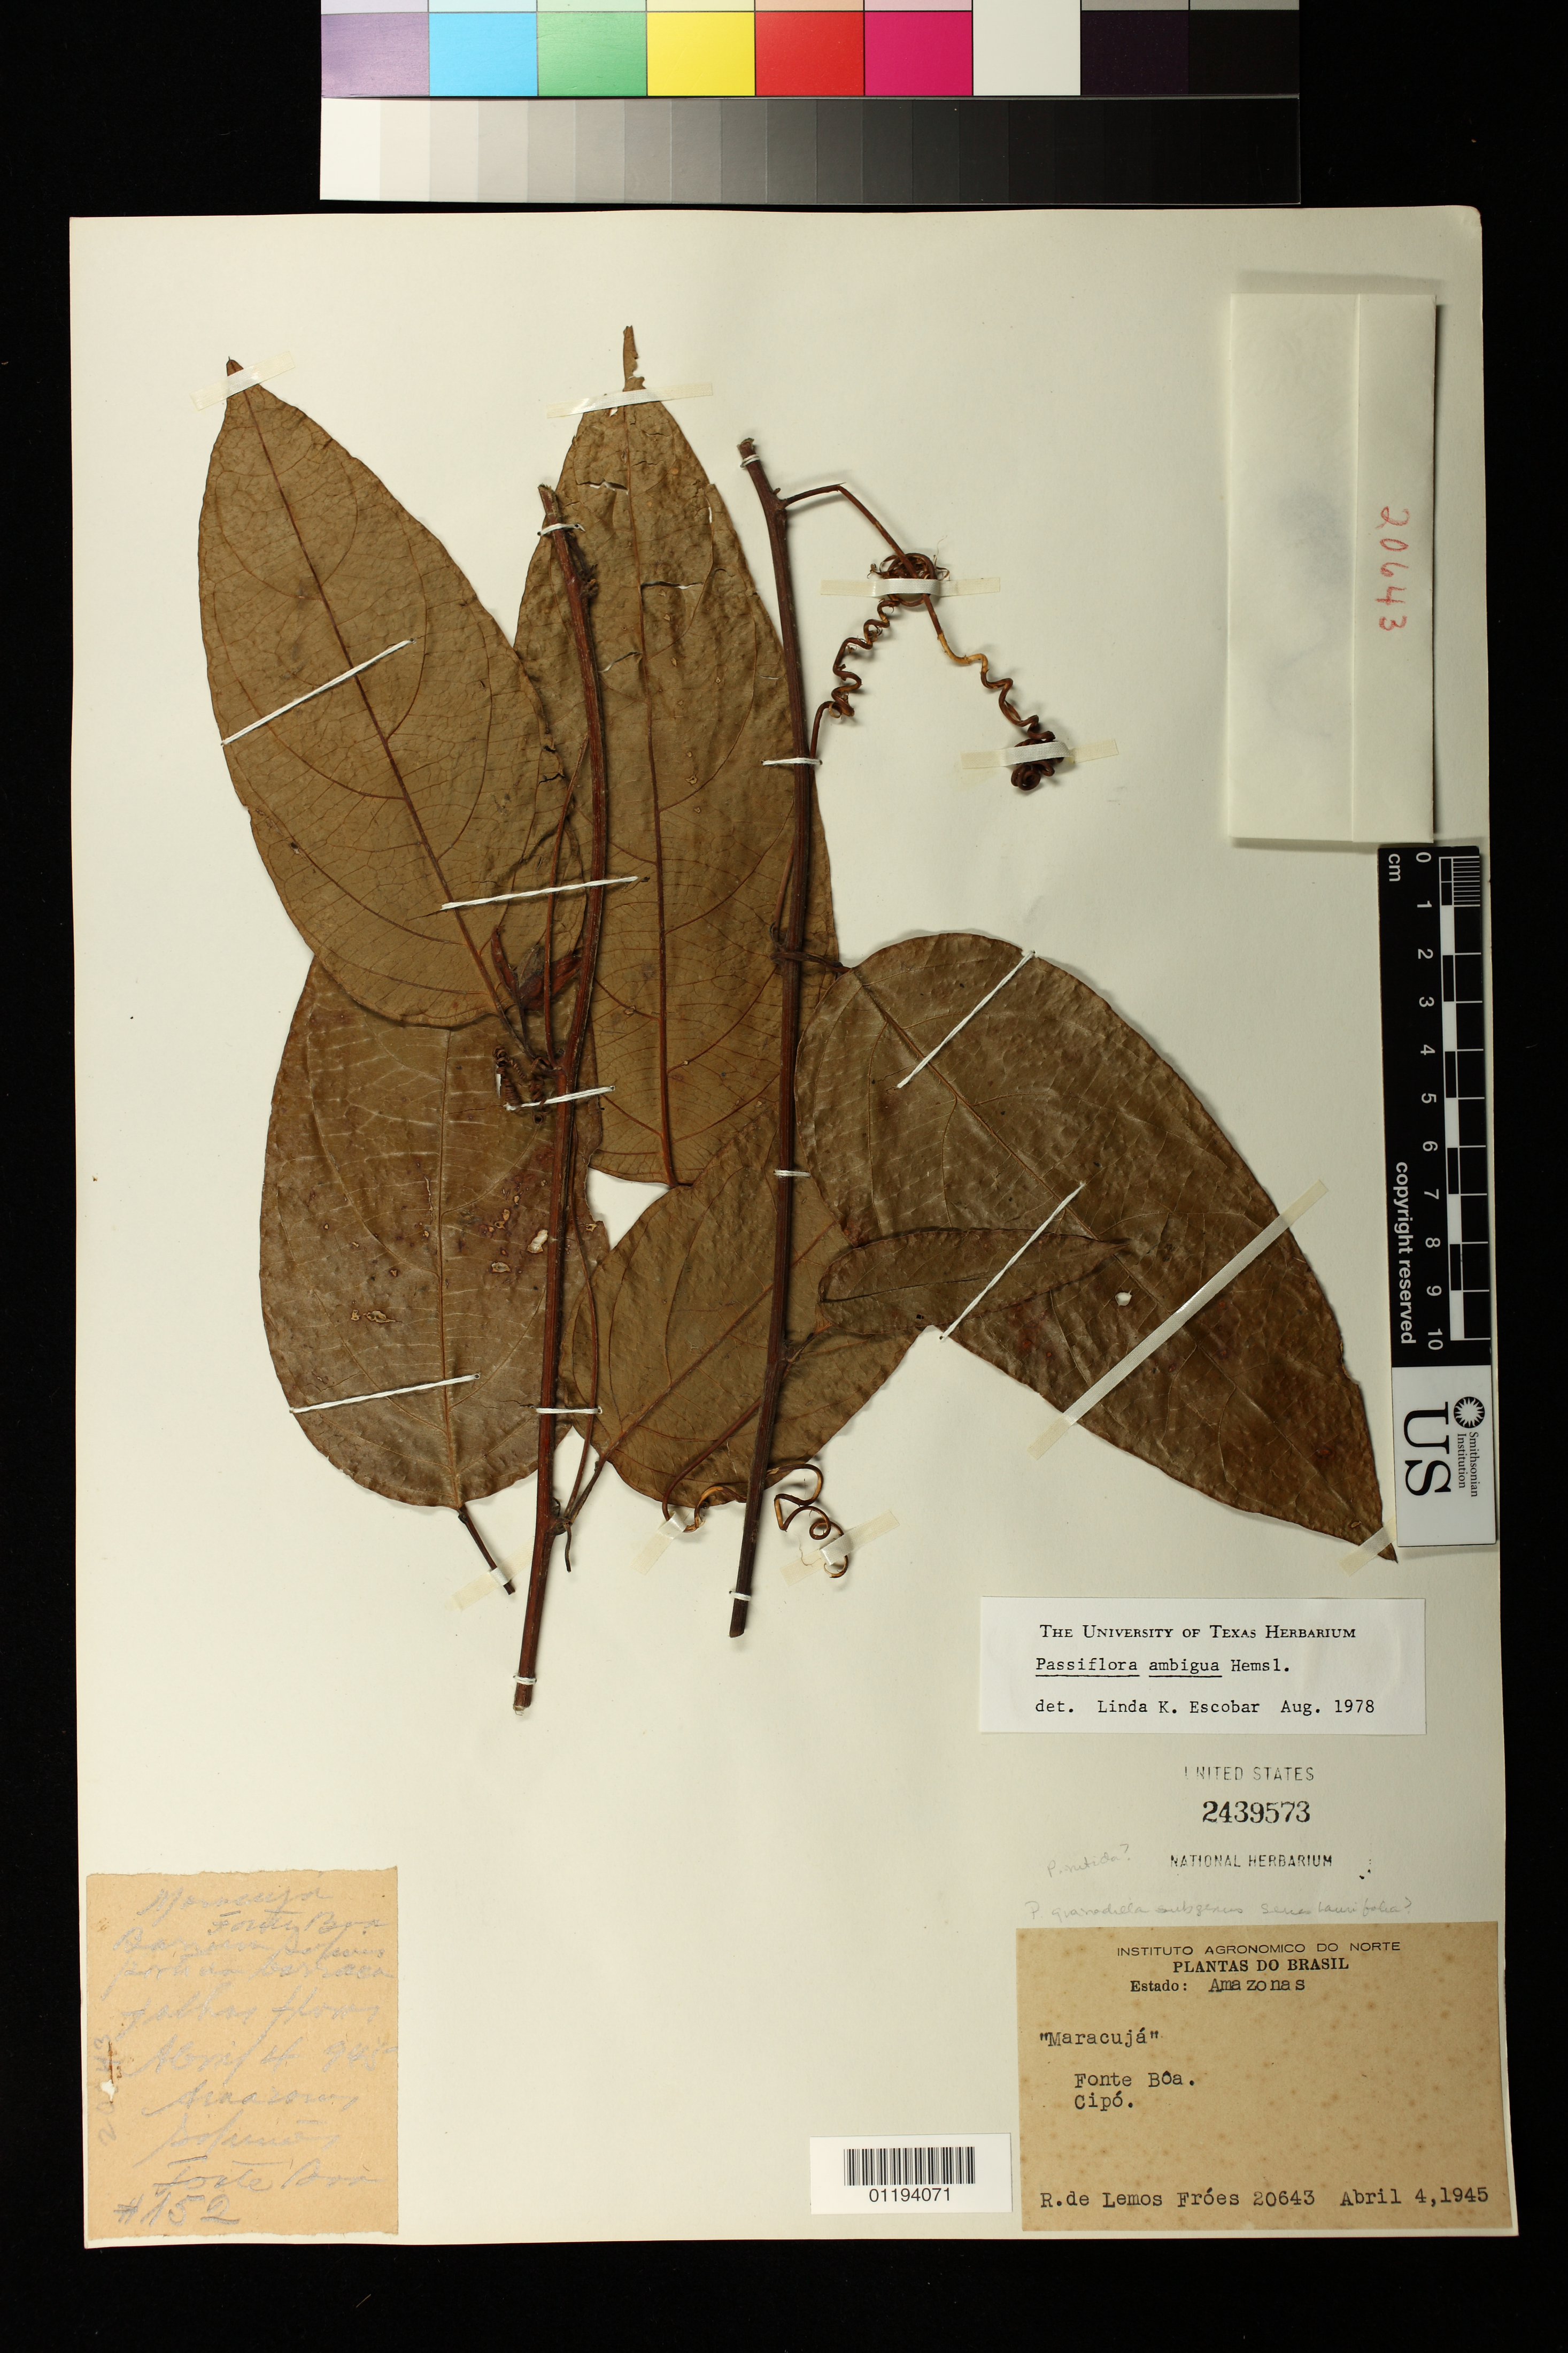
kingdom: Plantae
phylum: Tracheophyta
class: Magnoliopsida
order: Malpighiales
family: Passifloraceae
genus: Passiflora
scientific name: Passiflora ambigua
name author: Hemsl.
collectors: R. L. Fróes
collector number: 152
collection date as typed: Apr 4 1945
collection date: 1945-04-04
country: Brazil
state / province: Amazonas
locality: Fonte Boa, Cipo.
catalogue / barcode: US 2439573